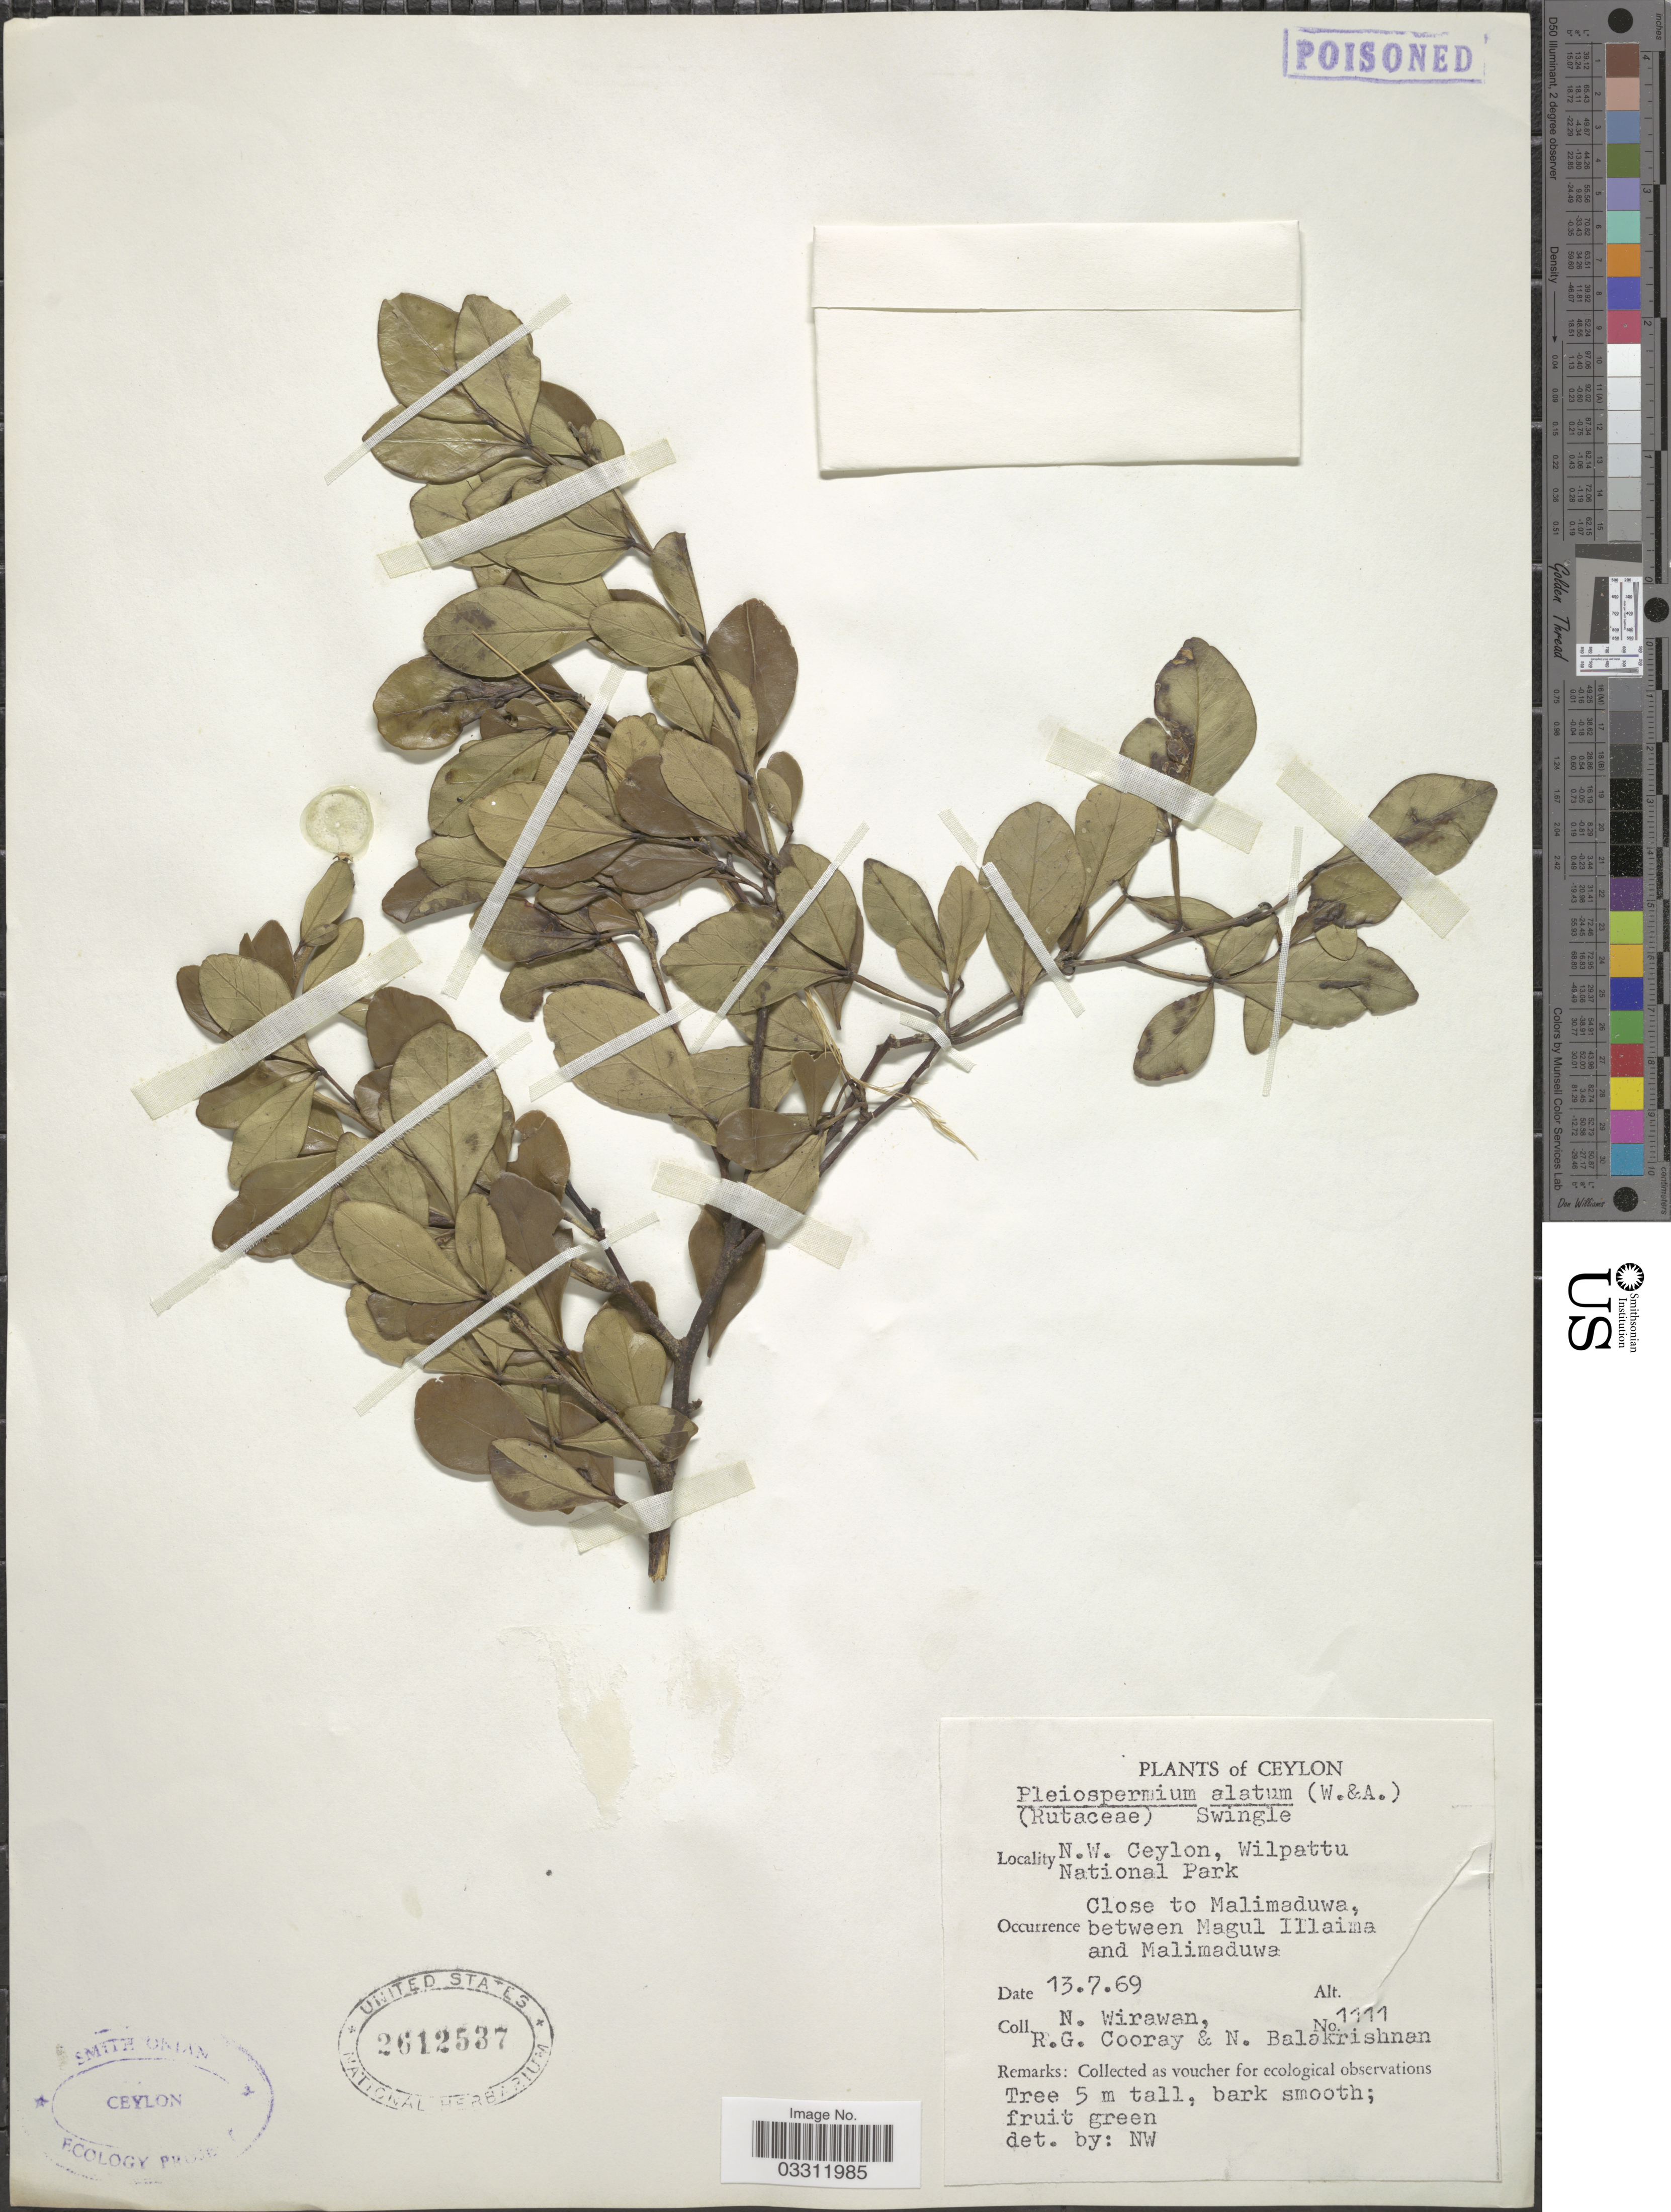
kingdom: Plantae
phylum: Tracheophyta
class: Magnoliopsida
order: Sapindales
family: Rutaceae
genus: Pleiospermium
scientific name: Pleiospermium alatum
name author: (Wight & Arn.) Swingle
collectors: N. Wirawan, R. Cooray & N. Balakrishnan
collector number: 1111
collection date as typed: Transcribed d/m/y: 13/7/69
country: Sri Lanka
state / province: North Western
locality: Ceylon, N.W. Ceylon, Wilpattu National Park. Close to Malimaduwa, between Magul Illaima and Malimaduwa.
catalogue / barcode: US 2612537